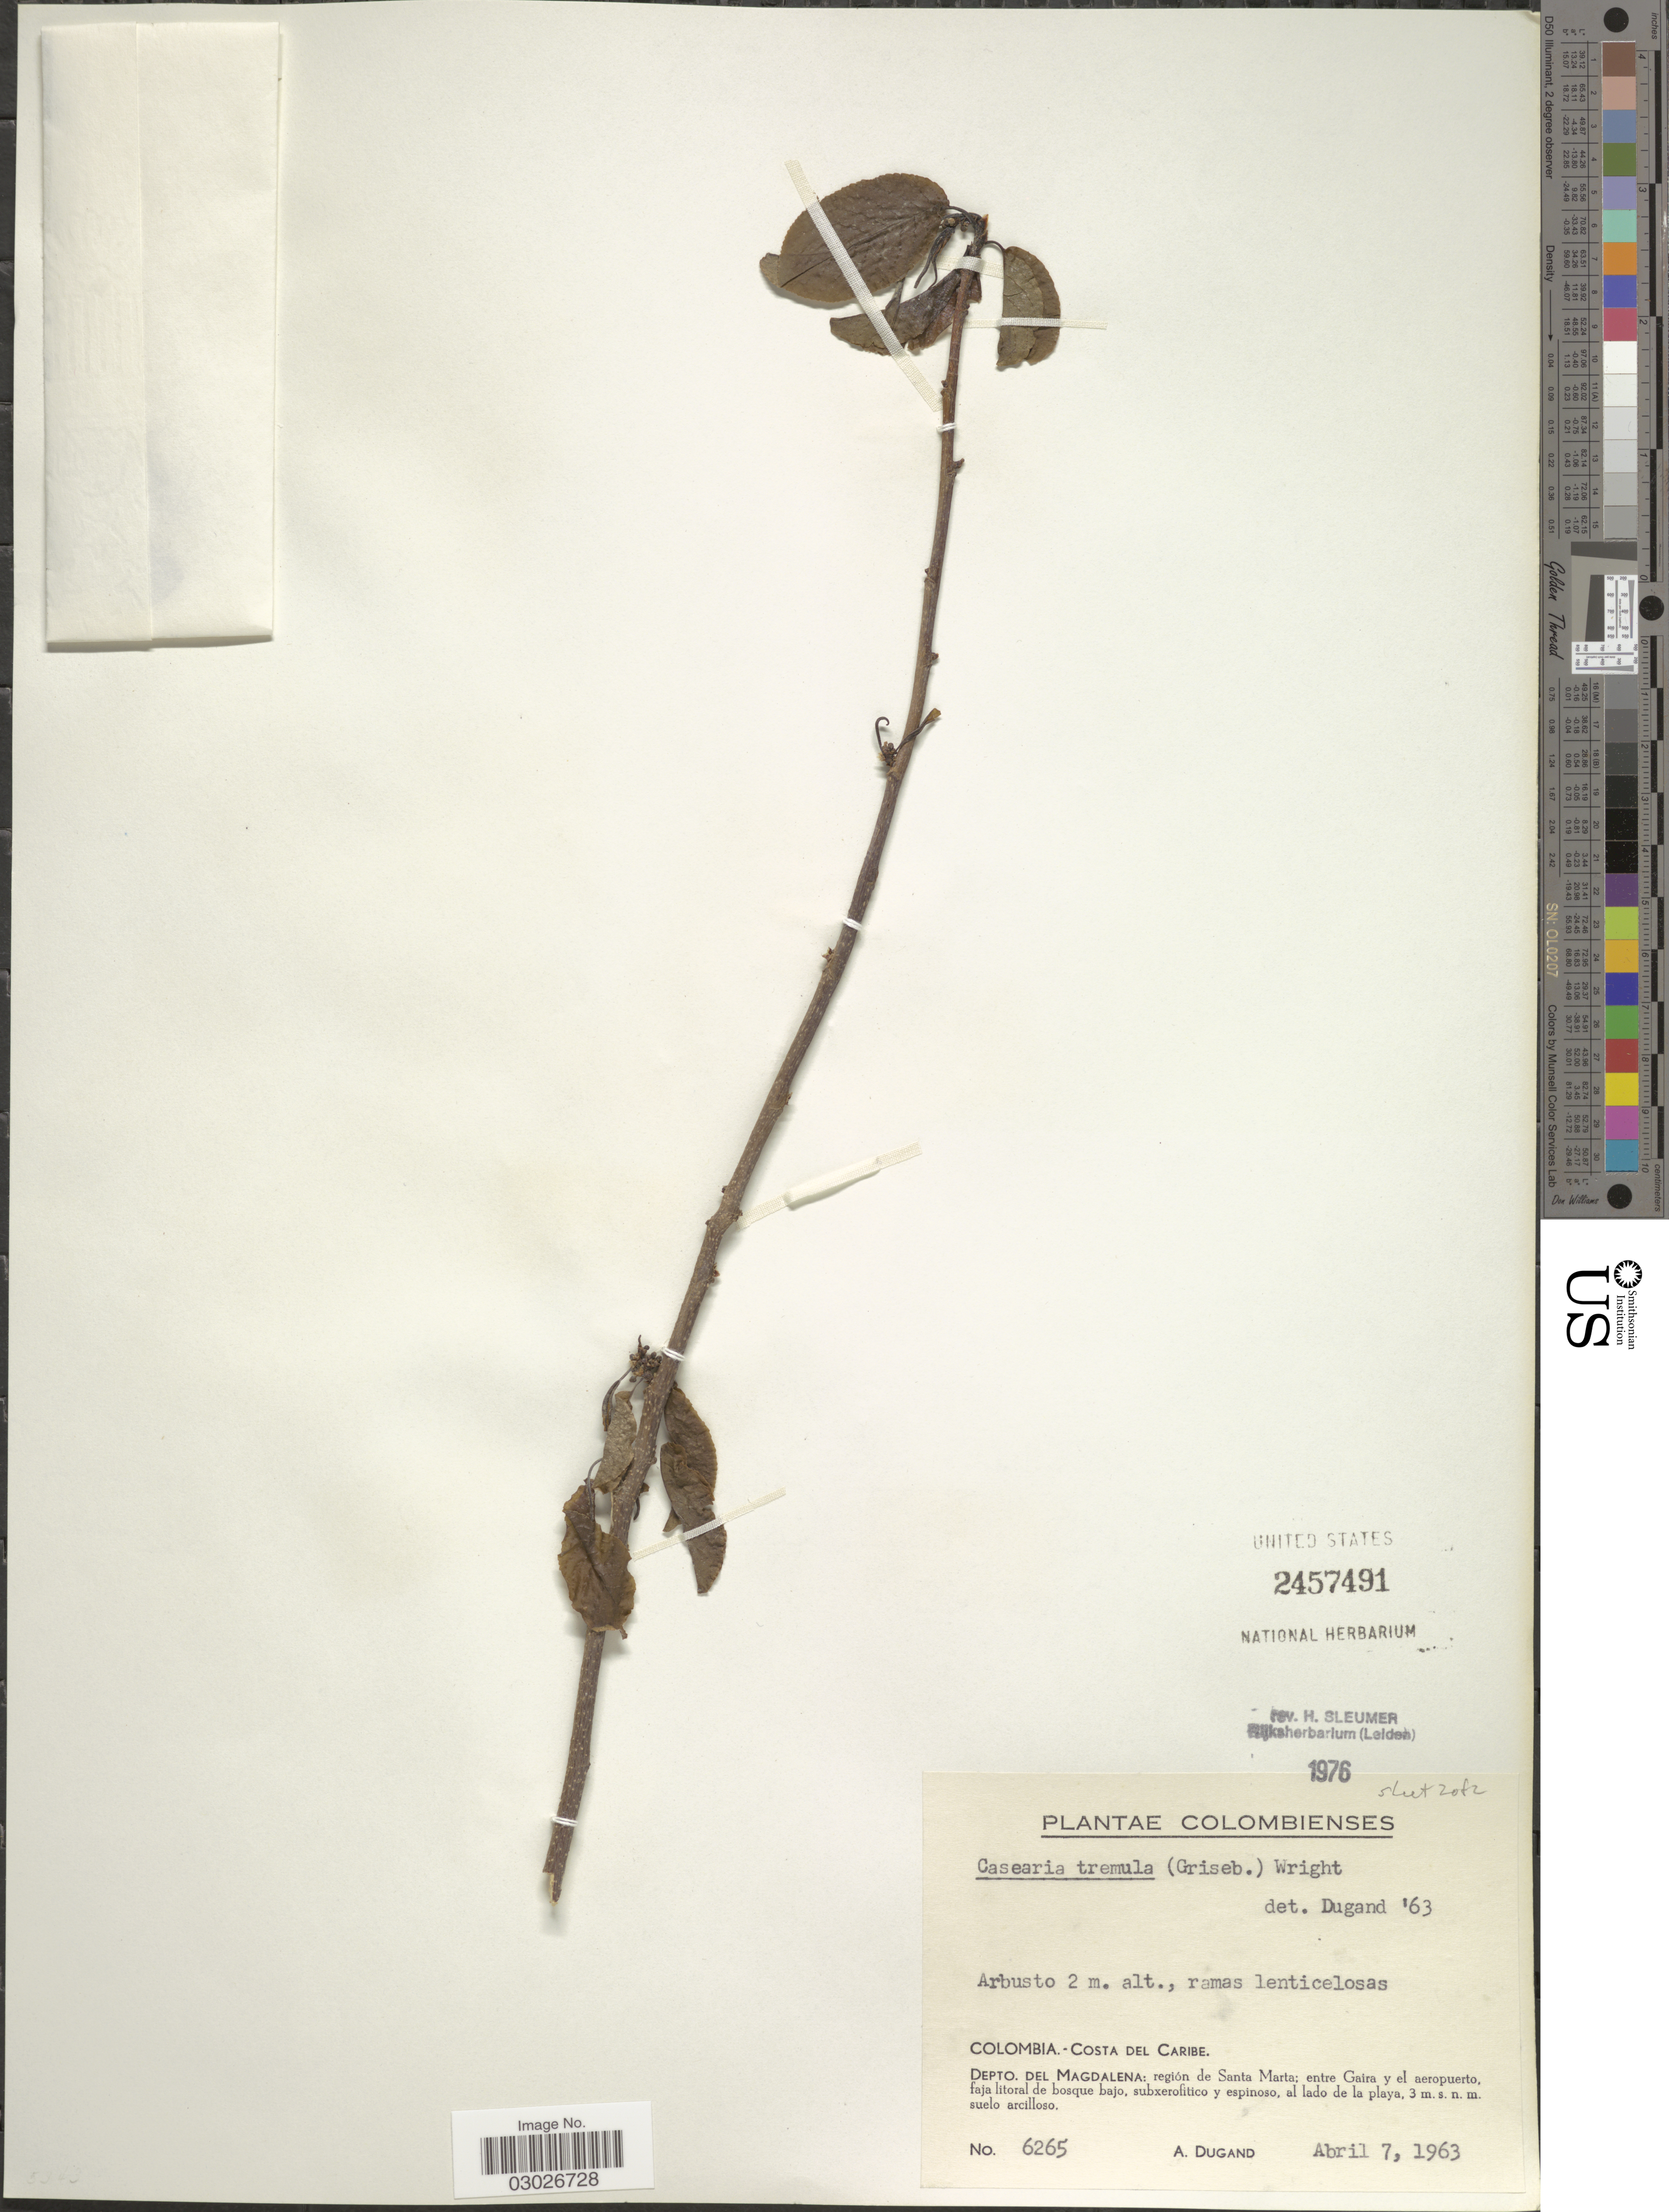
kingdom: Plantae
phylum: Tracheophyta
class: Magnoliopsida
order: Malpighiales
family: Salicaceae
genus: Casearia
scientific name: Casearia tremula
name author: (Griseb.) Griseb. ex C. Wright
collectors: A. Dugand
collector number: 6265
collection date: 1963-04-07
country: Colombia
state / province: Magdalena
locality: Costa del Caribe. Depto. del Magdalena: región de Santa Marta; entre Gaira y el aeropuerto, faja litoral de bosque bajo, subxerofitico y espinoso, al lado de la playa.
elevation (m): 3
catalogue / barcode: US 2457491